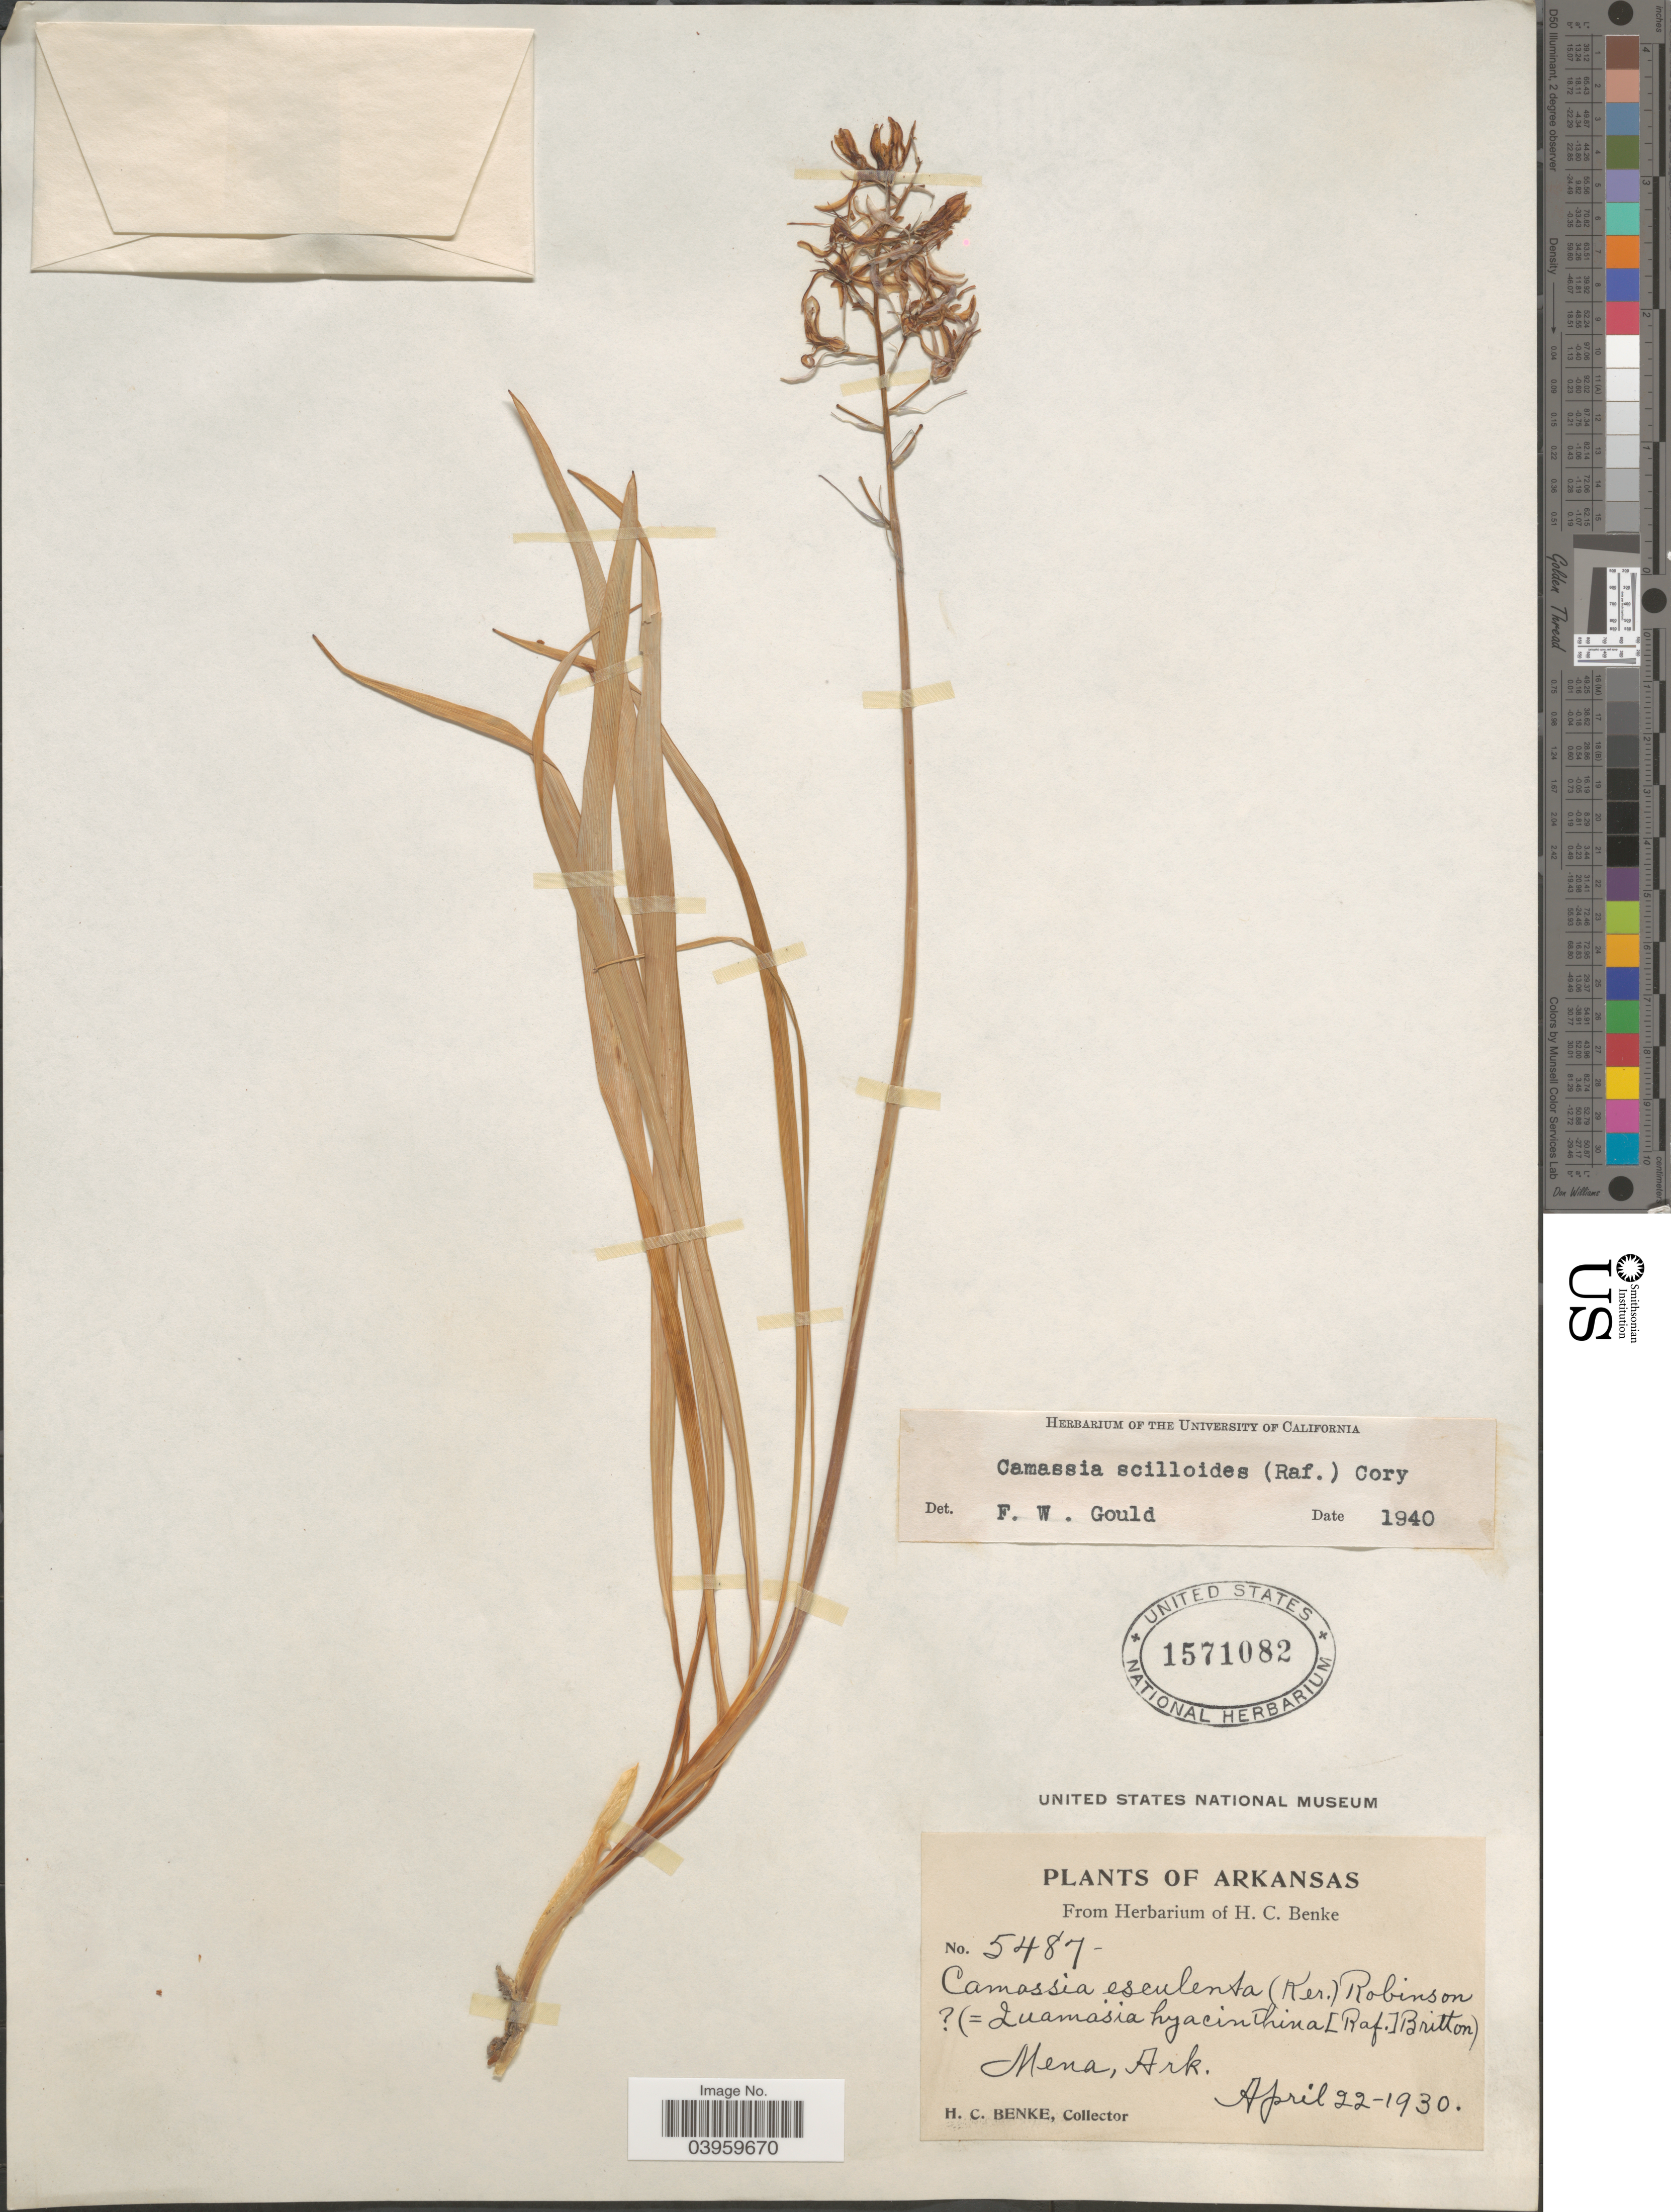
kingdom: Plantae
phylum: Tracheophyta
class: Liliopsida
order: Asparagales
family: Asparagaceae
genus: Camassia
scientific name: Camassia scilloides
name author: (Raf.) Cory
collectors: H. Benke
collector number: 5487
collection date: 1930-04-22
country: United States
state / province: Arkansas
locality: Mena.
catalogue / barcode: US 1571082